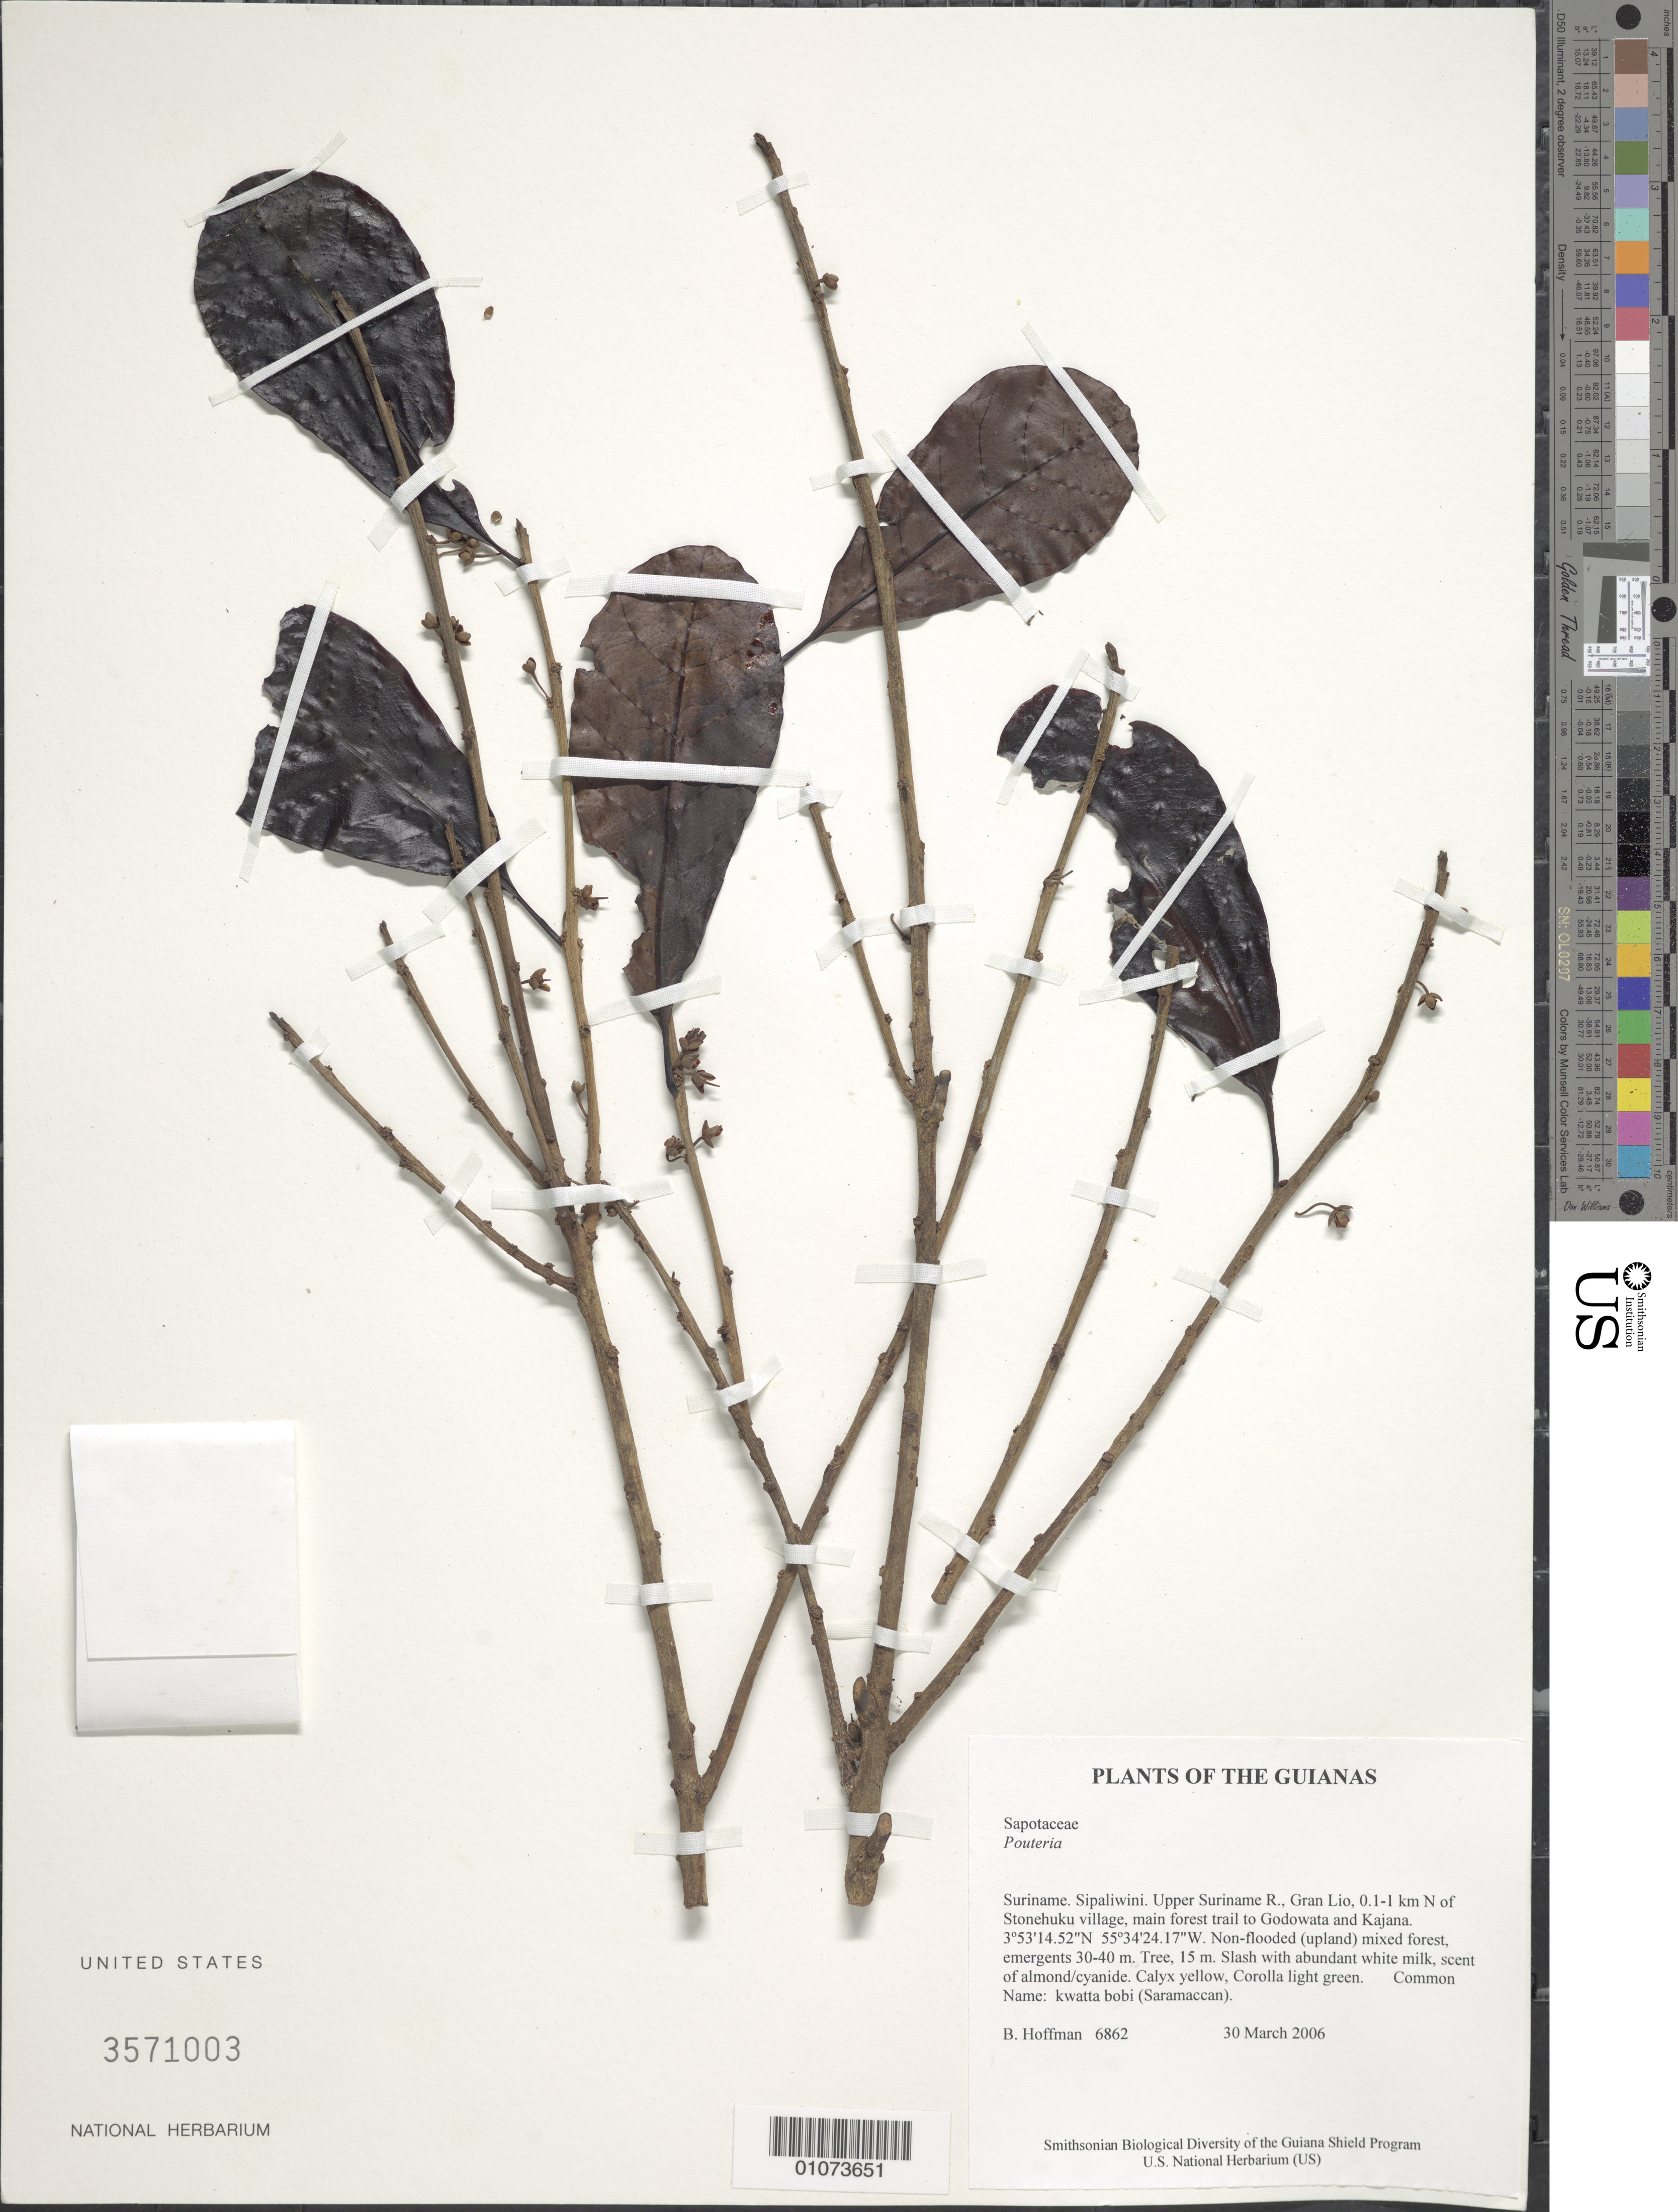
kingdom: Plantae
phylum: Tracheophyta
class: Magnoliopsida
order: Ericales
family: Sapotaceae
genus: Pouteria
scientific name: Pouteria sp.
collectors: B. Hoffman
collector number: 6862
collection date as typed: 30 March 2006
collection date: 2006-03-30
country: Suriname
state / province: Sipaliwini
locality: Upper Suriname R., Gran Lio, 0.1-1 km N of Stonehuku village, main forest trail to Godowata and Kajana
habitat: Non-flooded (upland) mixed forest, emergents 30-40 m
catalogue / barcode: US 3571003